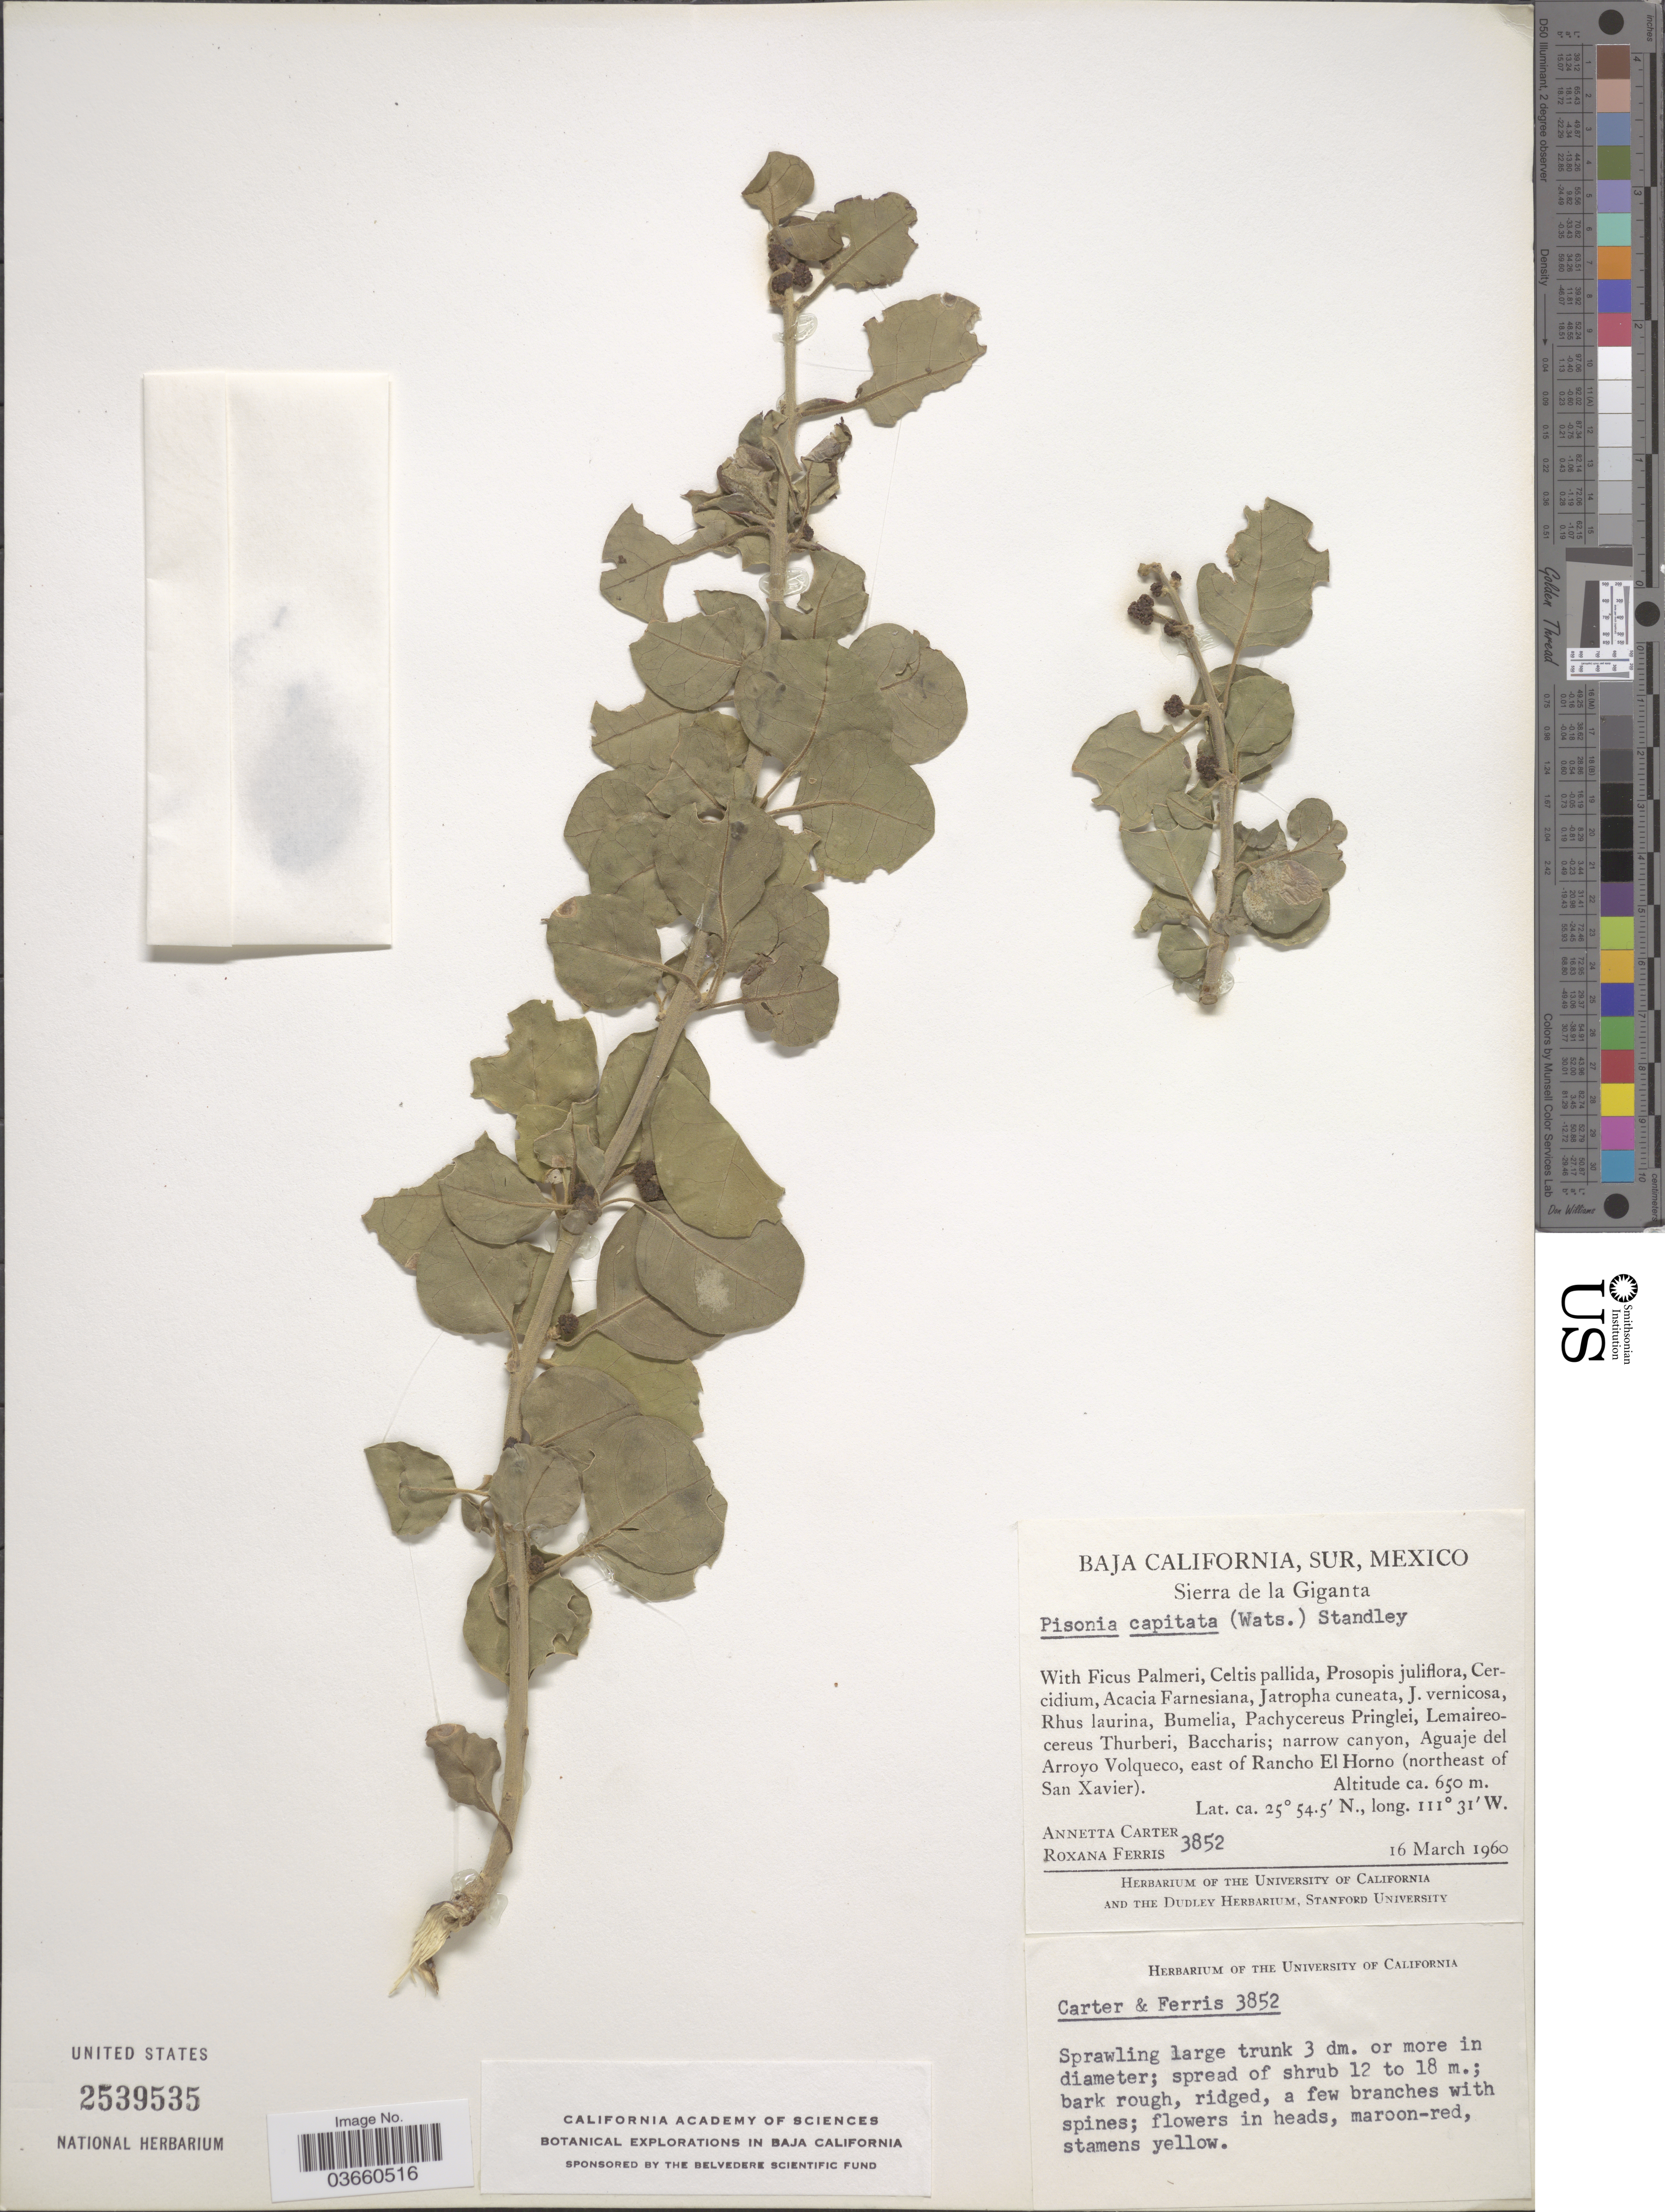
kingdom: Plantae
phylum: Tracheophyta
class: Magnoliopsida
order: Caryophyllales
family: Nyctaginaceae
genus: Pisonia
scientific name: Pisonia capitata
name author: (S. Watson) Standl.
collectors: A. Carter & R. S. Ferris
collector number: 3852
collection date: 1960-03-16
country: Mexico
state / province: Baja California Sur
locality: Sierra de la Giganta. Aguaje del Arroyo Volqueco, east of Rancho El Horno (northeast of San Xavier).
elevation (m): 650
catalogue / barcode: US 2539535